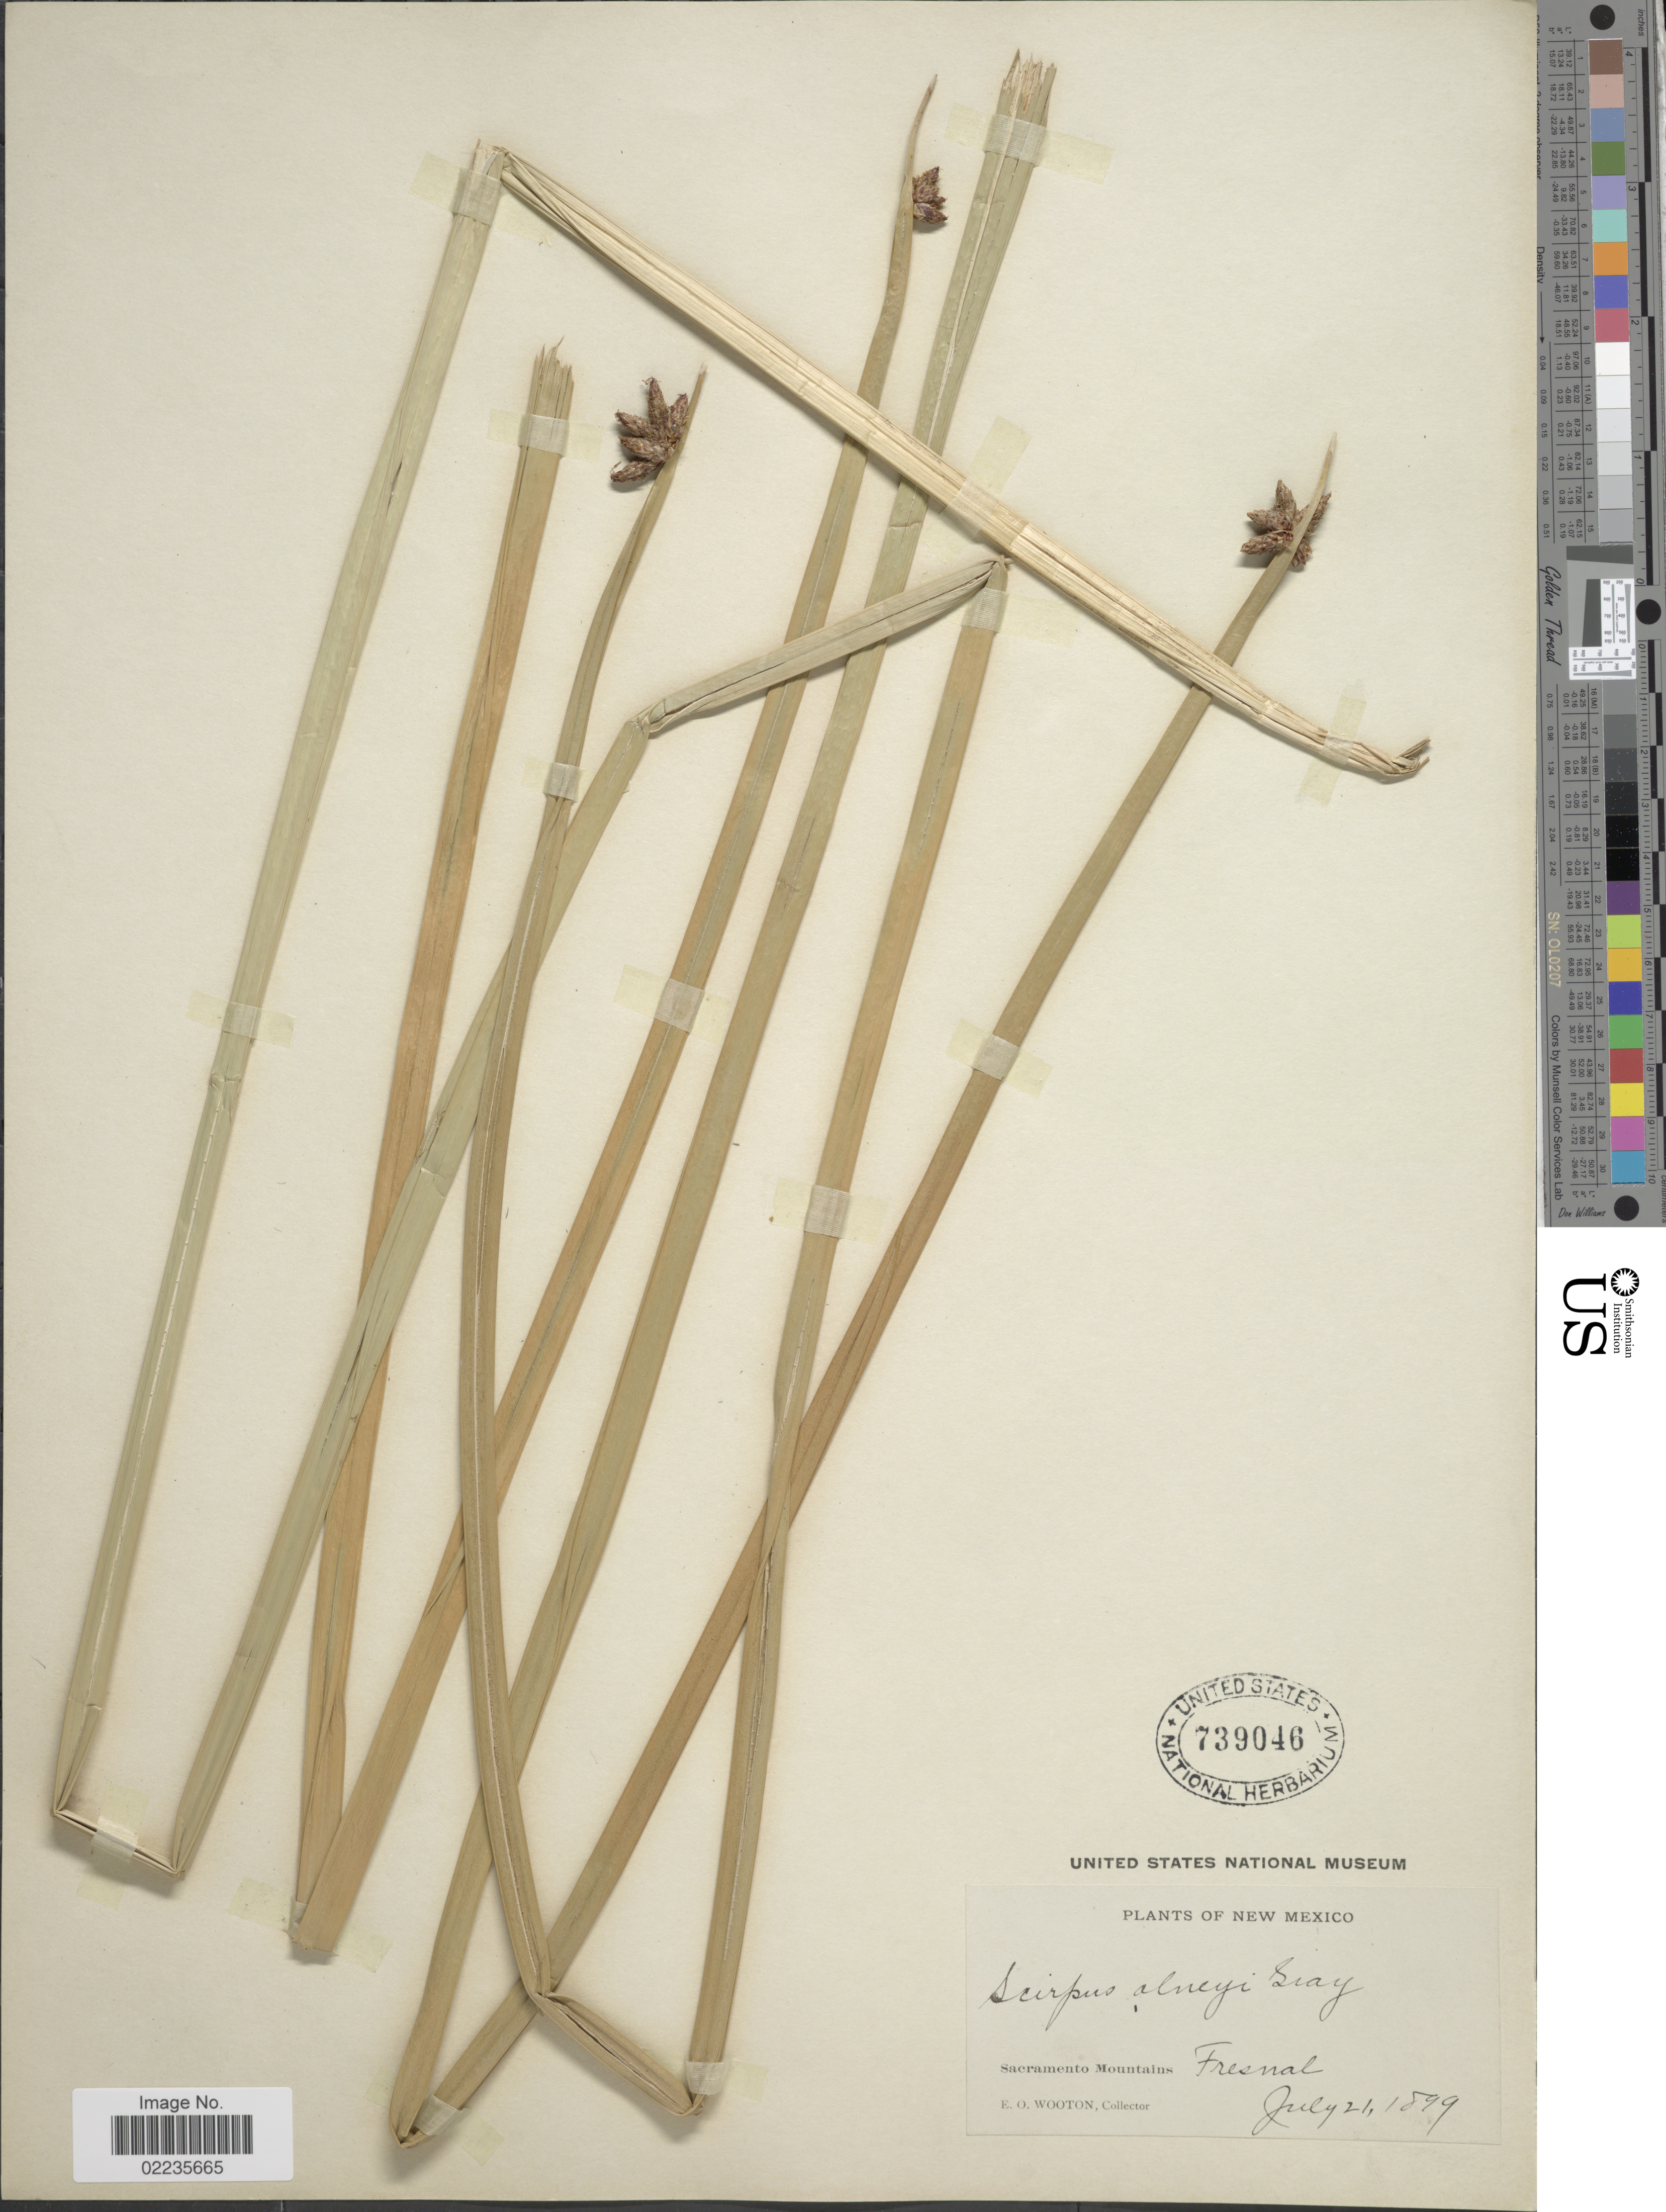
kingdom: Plantae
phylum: Tracheophyta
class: Liliopsida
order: Poales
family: Cyperaceae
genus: Schoenoplectus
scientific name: Schoenoplectus americanus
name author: (Pers.) Volkart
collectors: E. O. Wooton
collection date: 1899-07-21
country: United States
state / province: New Mexico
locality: Sacramento Mountains, Fresnal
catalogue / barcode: US 739046